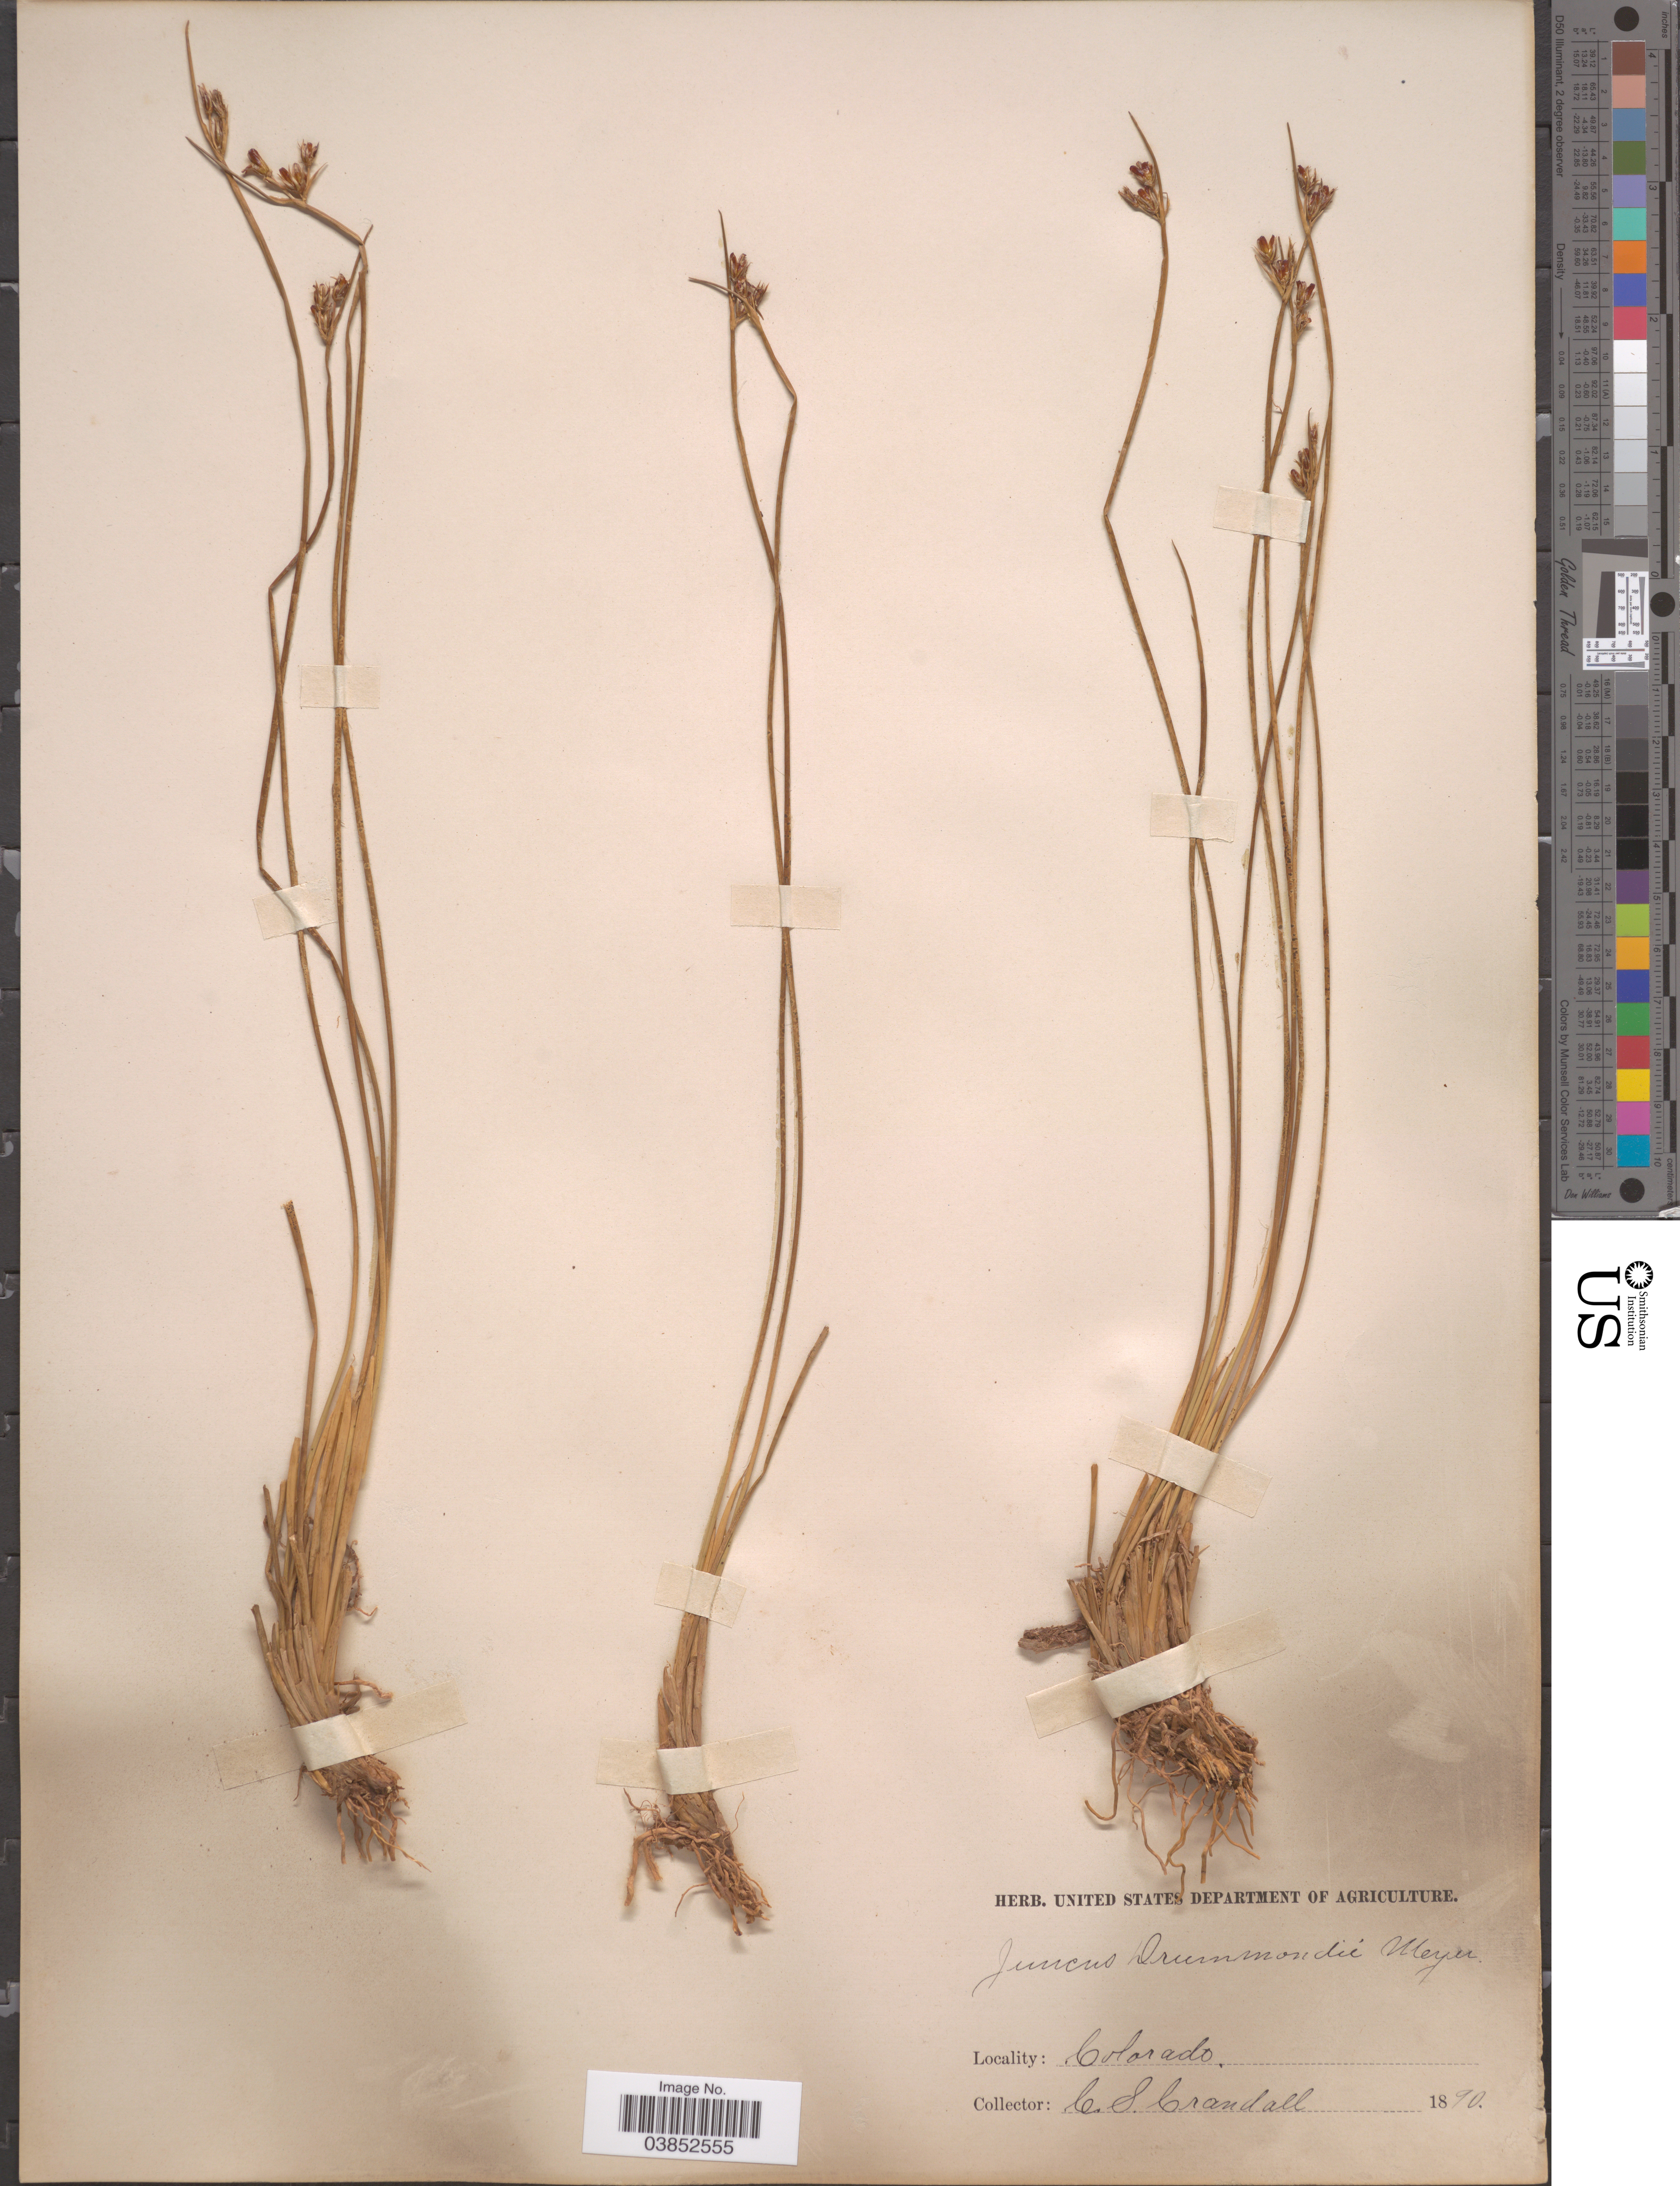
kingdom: Plantae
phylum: Tracheophyta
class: Liliopsida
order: Poales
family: Juncaceae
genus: Juncus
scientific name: Juncus drummondii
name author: E. Mey.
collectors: C. Crandall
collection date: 1890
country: United States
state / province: Colorado